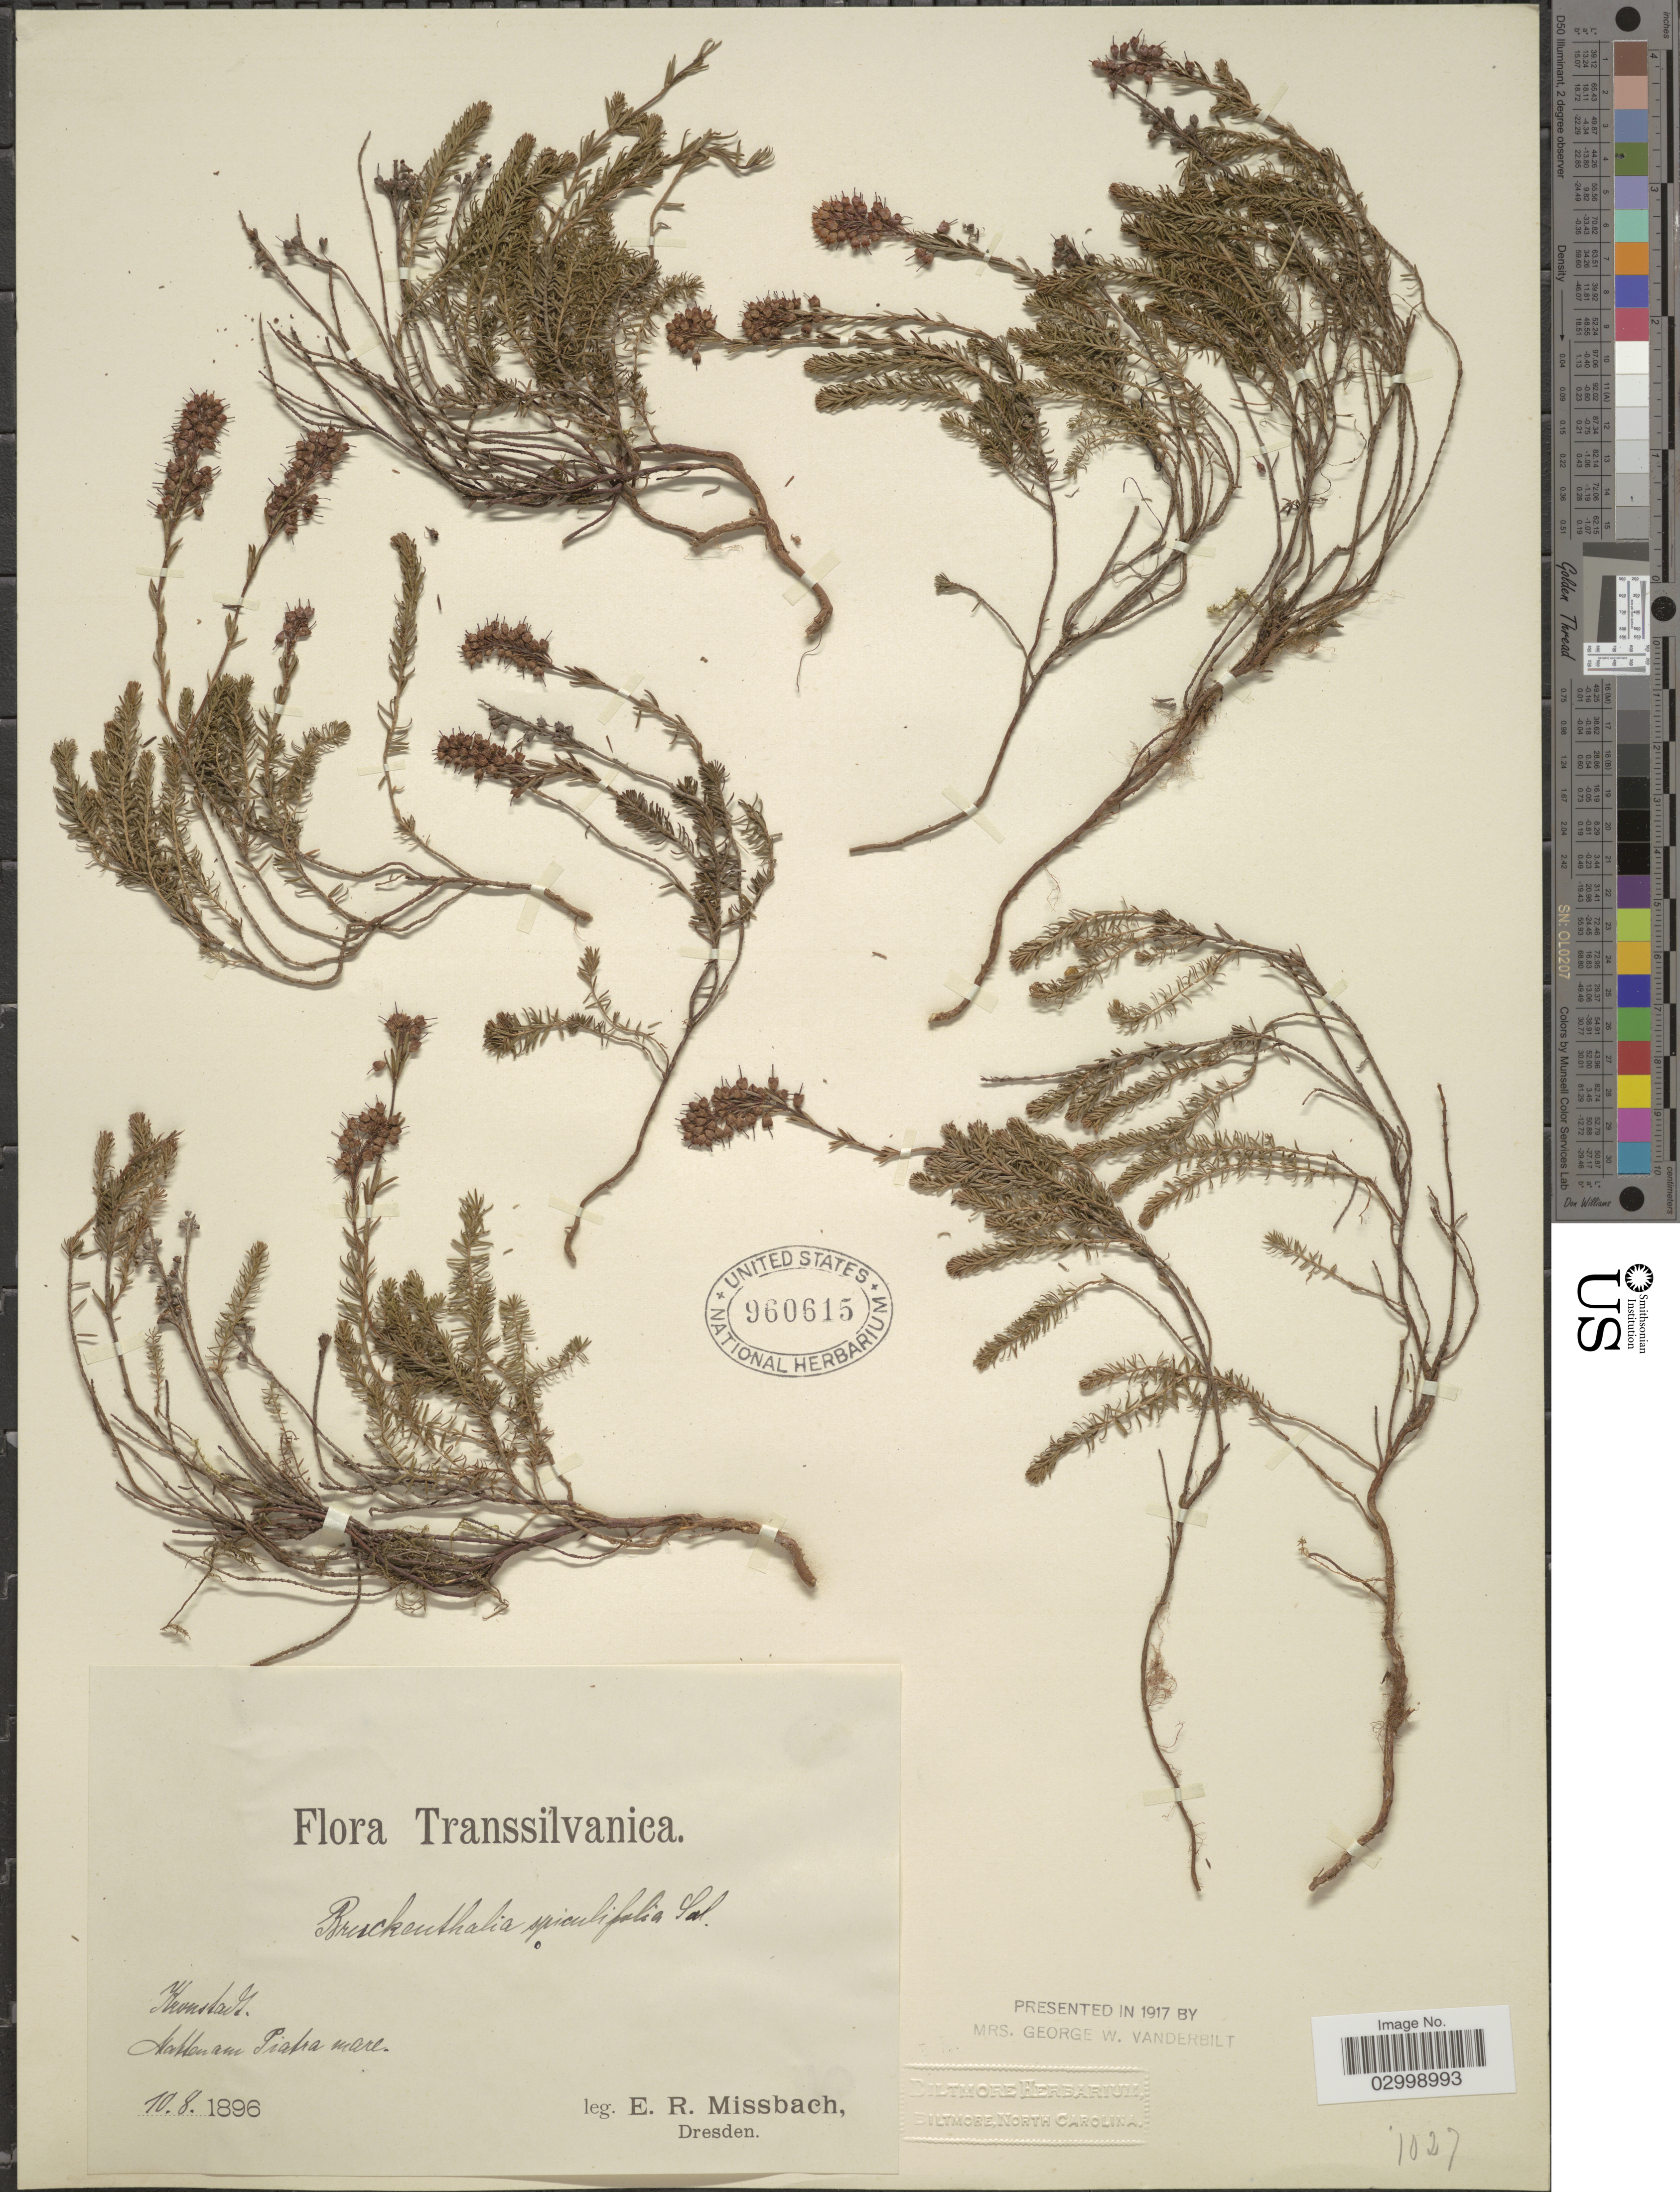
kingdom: Plantae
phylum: Tracheophyta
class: Magnoliopsida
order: Ericales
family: Ericaceae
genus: Bruckenthalia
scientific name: Bruckenthalia spiculifolia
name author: (Salisb.) Rchb.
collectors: E. Missbach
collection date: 1896-08-10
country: Romania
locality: Transsilvanica, Kronstadt, Natten [interpreted] am Piatra mare.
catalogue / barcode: US 960615